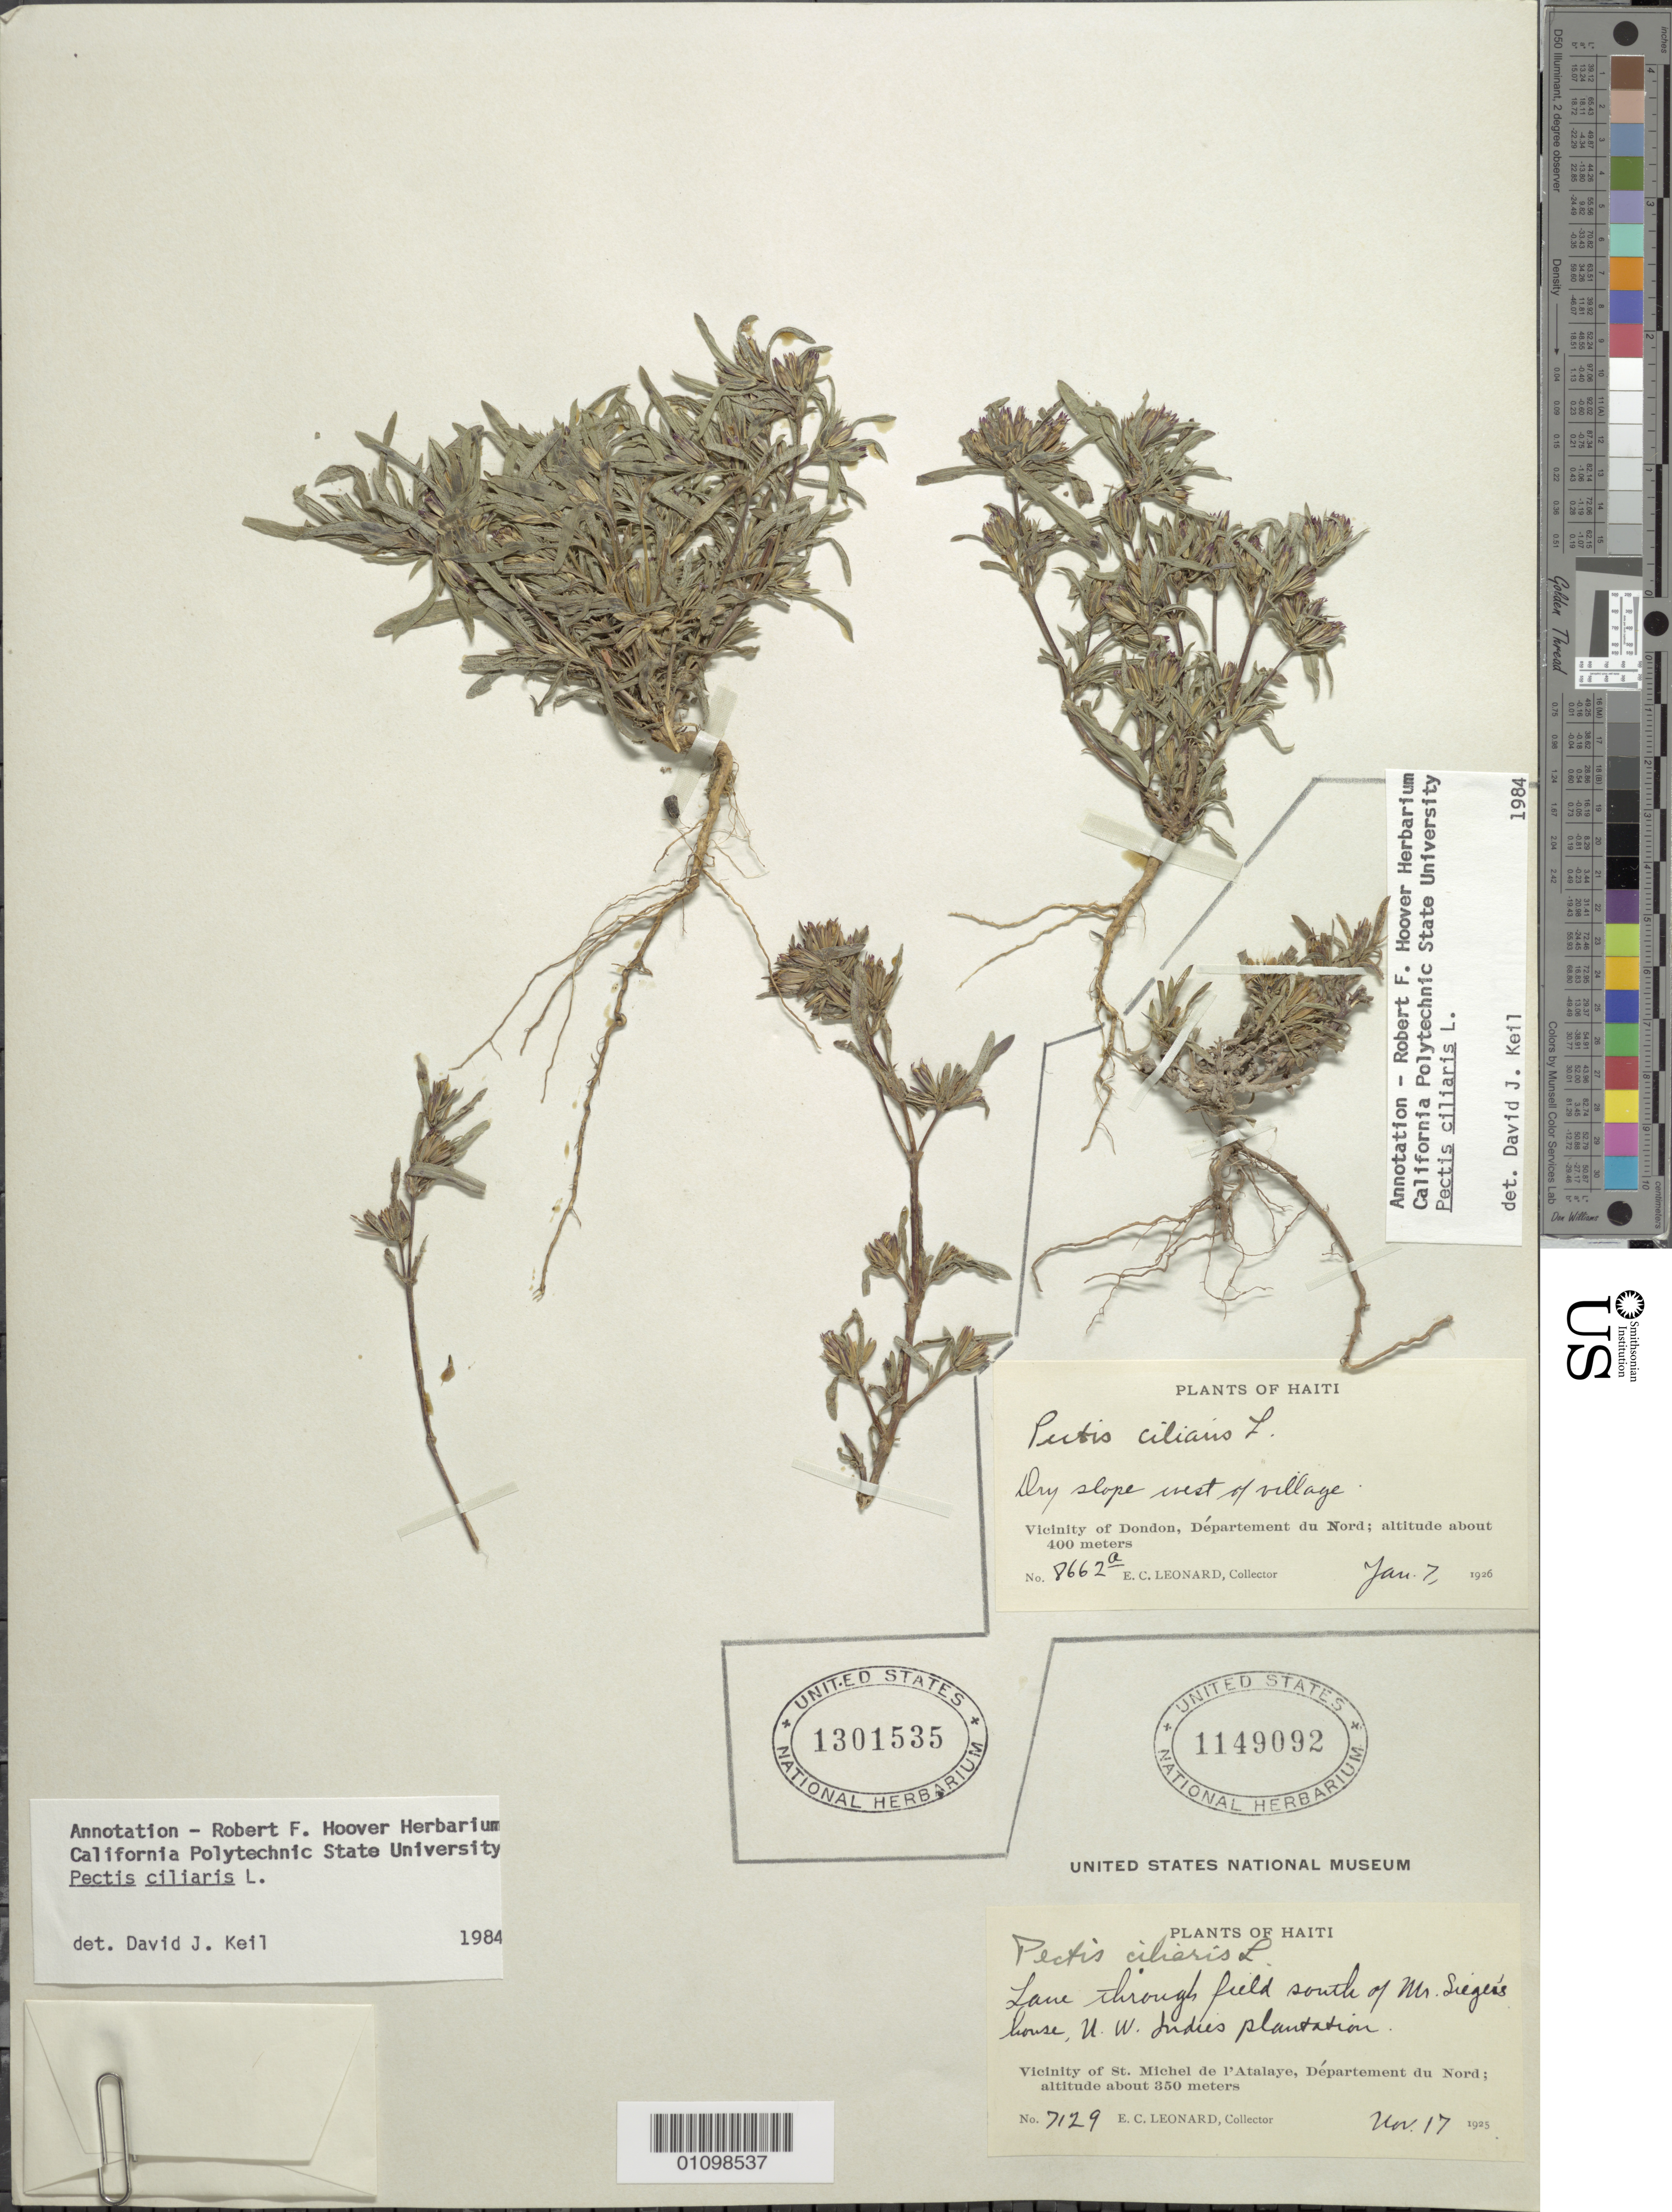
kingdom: Plantae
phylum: Tracheophyta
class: Magnoliopsida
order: Asterales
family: Asteraceae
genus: Pectis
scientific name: Pectis ciliaris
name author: L.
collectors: E. C. Leonard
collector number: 7129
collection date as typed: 17 Nov 1925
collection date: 1925-11-17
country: Haiti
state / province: Nord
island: Hispaniola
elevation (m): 350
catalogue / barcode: US 1149092-2